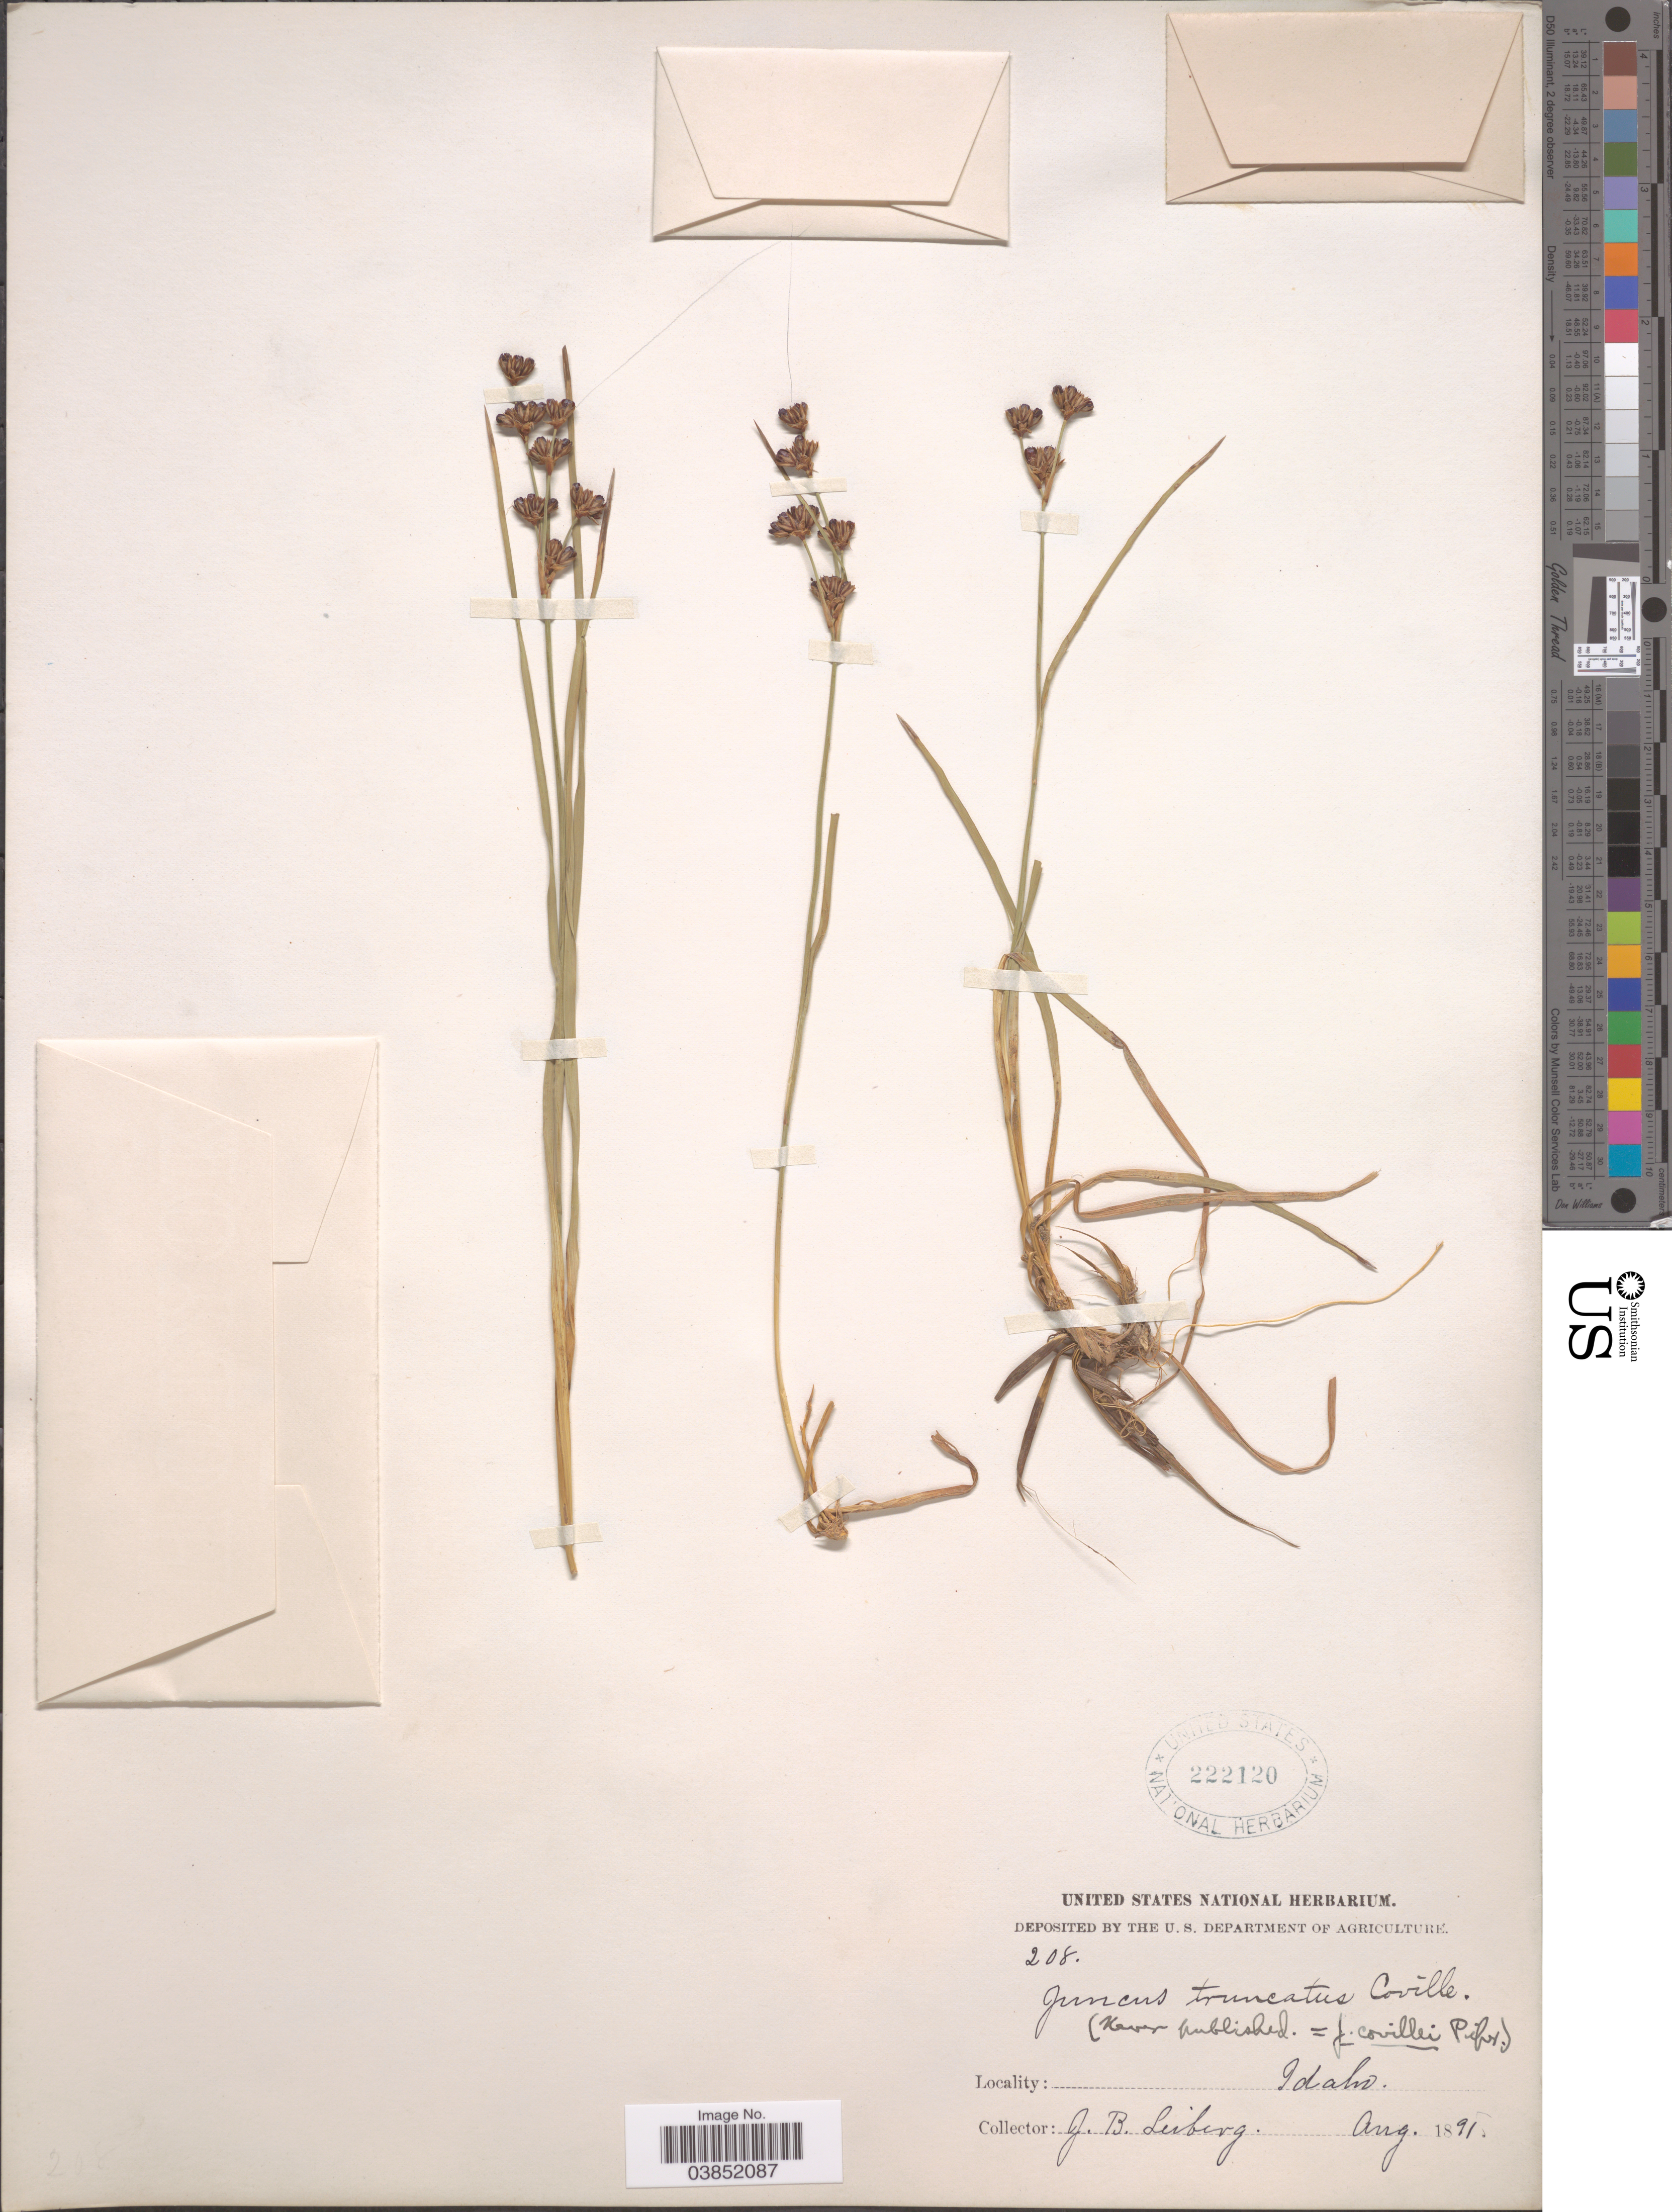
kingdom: Plantae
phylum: Tracheophyta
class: Liliopsida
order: Poales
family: Juncaceae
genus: Juncus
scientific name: Juncus covillei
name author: Piper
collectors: J. B. Leiberg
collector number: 208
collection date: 1891-08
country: United States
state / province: Idaho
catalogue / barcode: US 222120